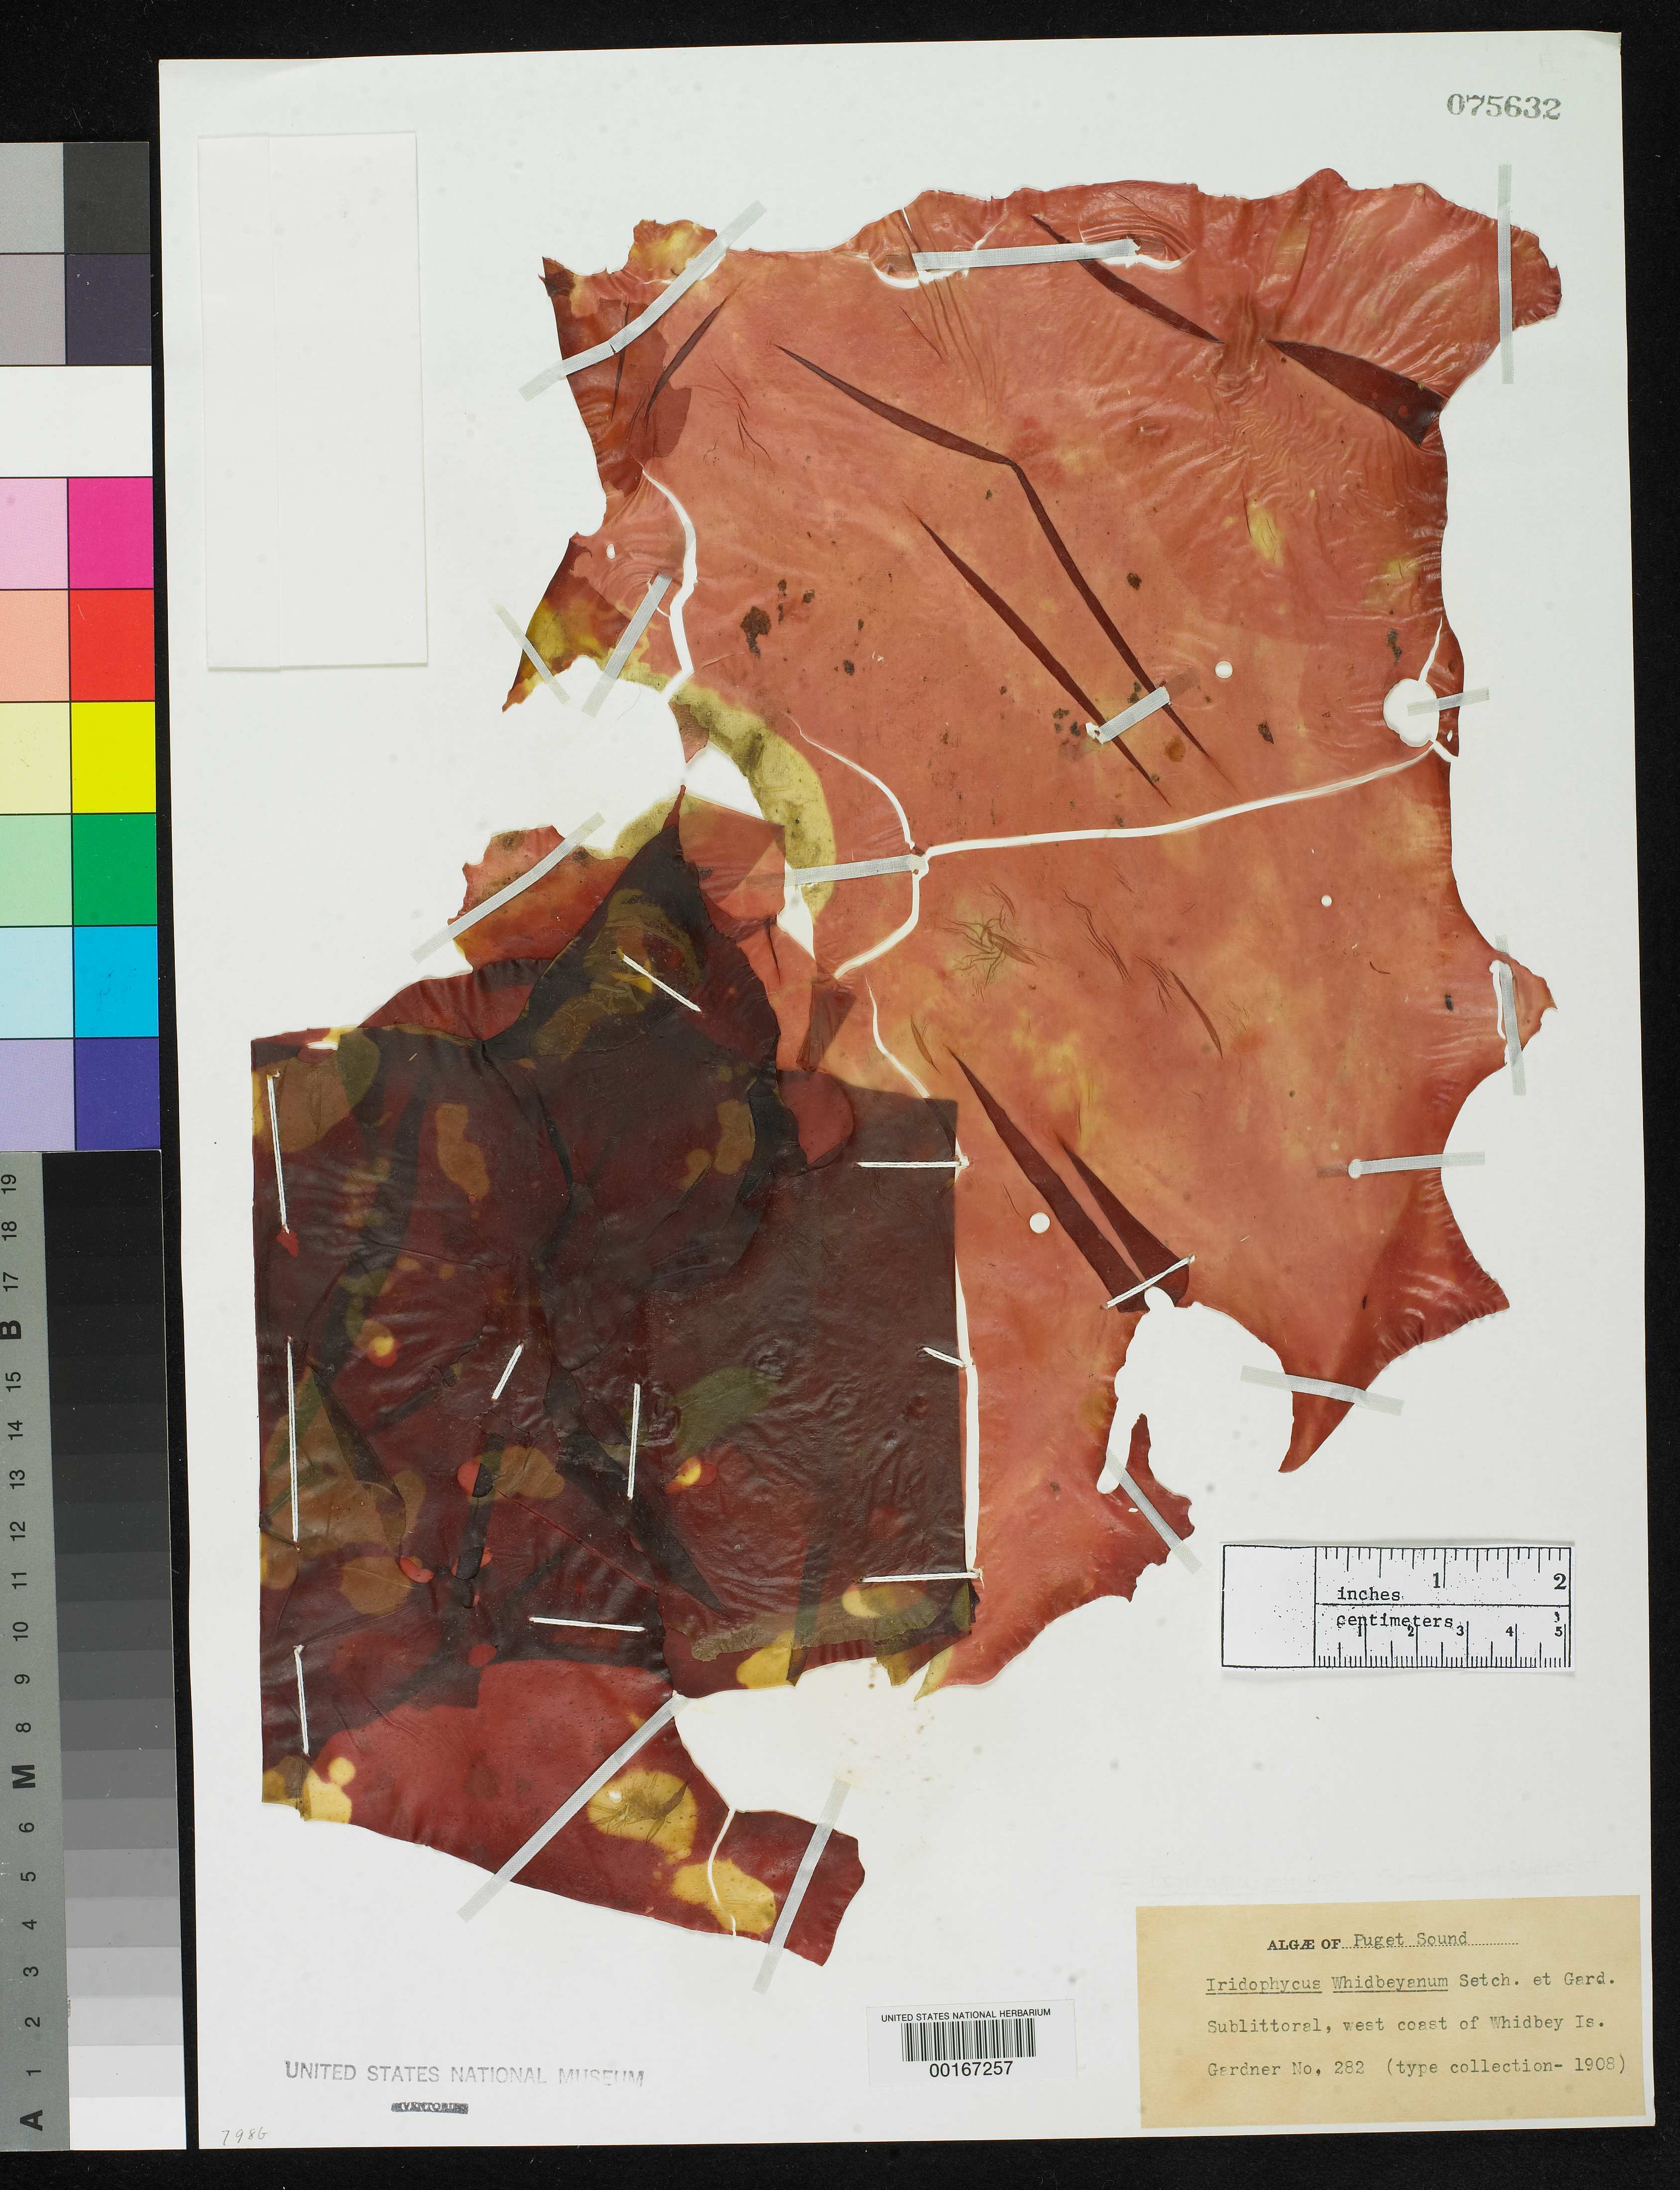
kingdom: Plantae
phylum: Rhodophyta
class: Florideophyceae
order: Gigartinales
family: Gigartinaceae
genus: Iridophycus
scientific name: Iridophycus whidbeyanum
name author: Setch. & N.L. Gardner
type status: Isotype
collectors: N. Gardner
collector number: NLG 282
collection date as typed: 1908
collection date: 1908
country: United States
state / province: Washington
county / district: Island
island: Whidbey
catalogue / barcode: US 75632